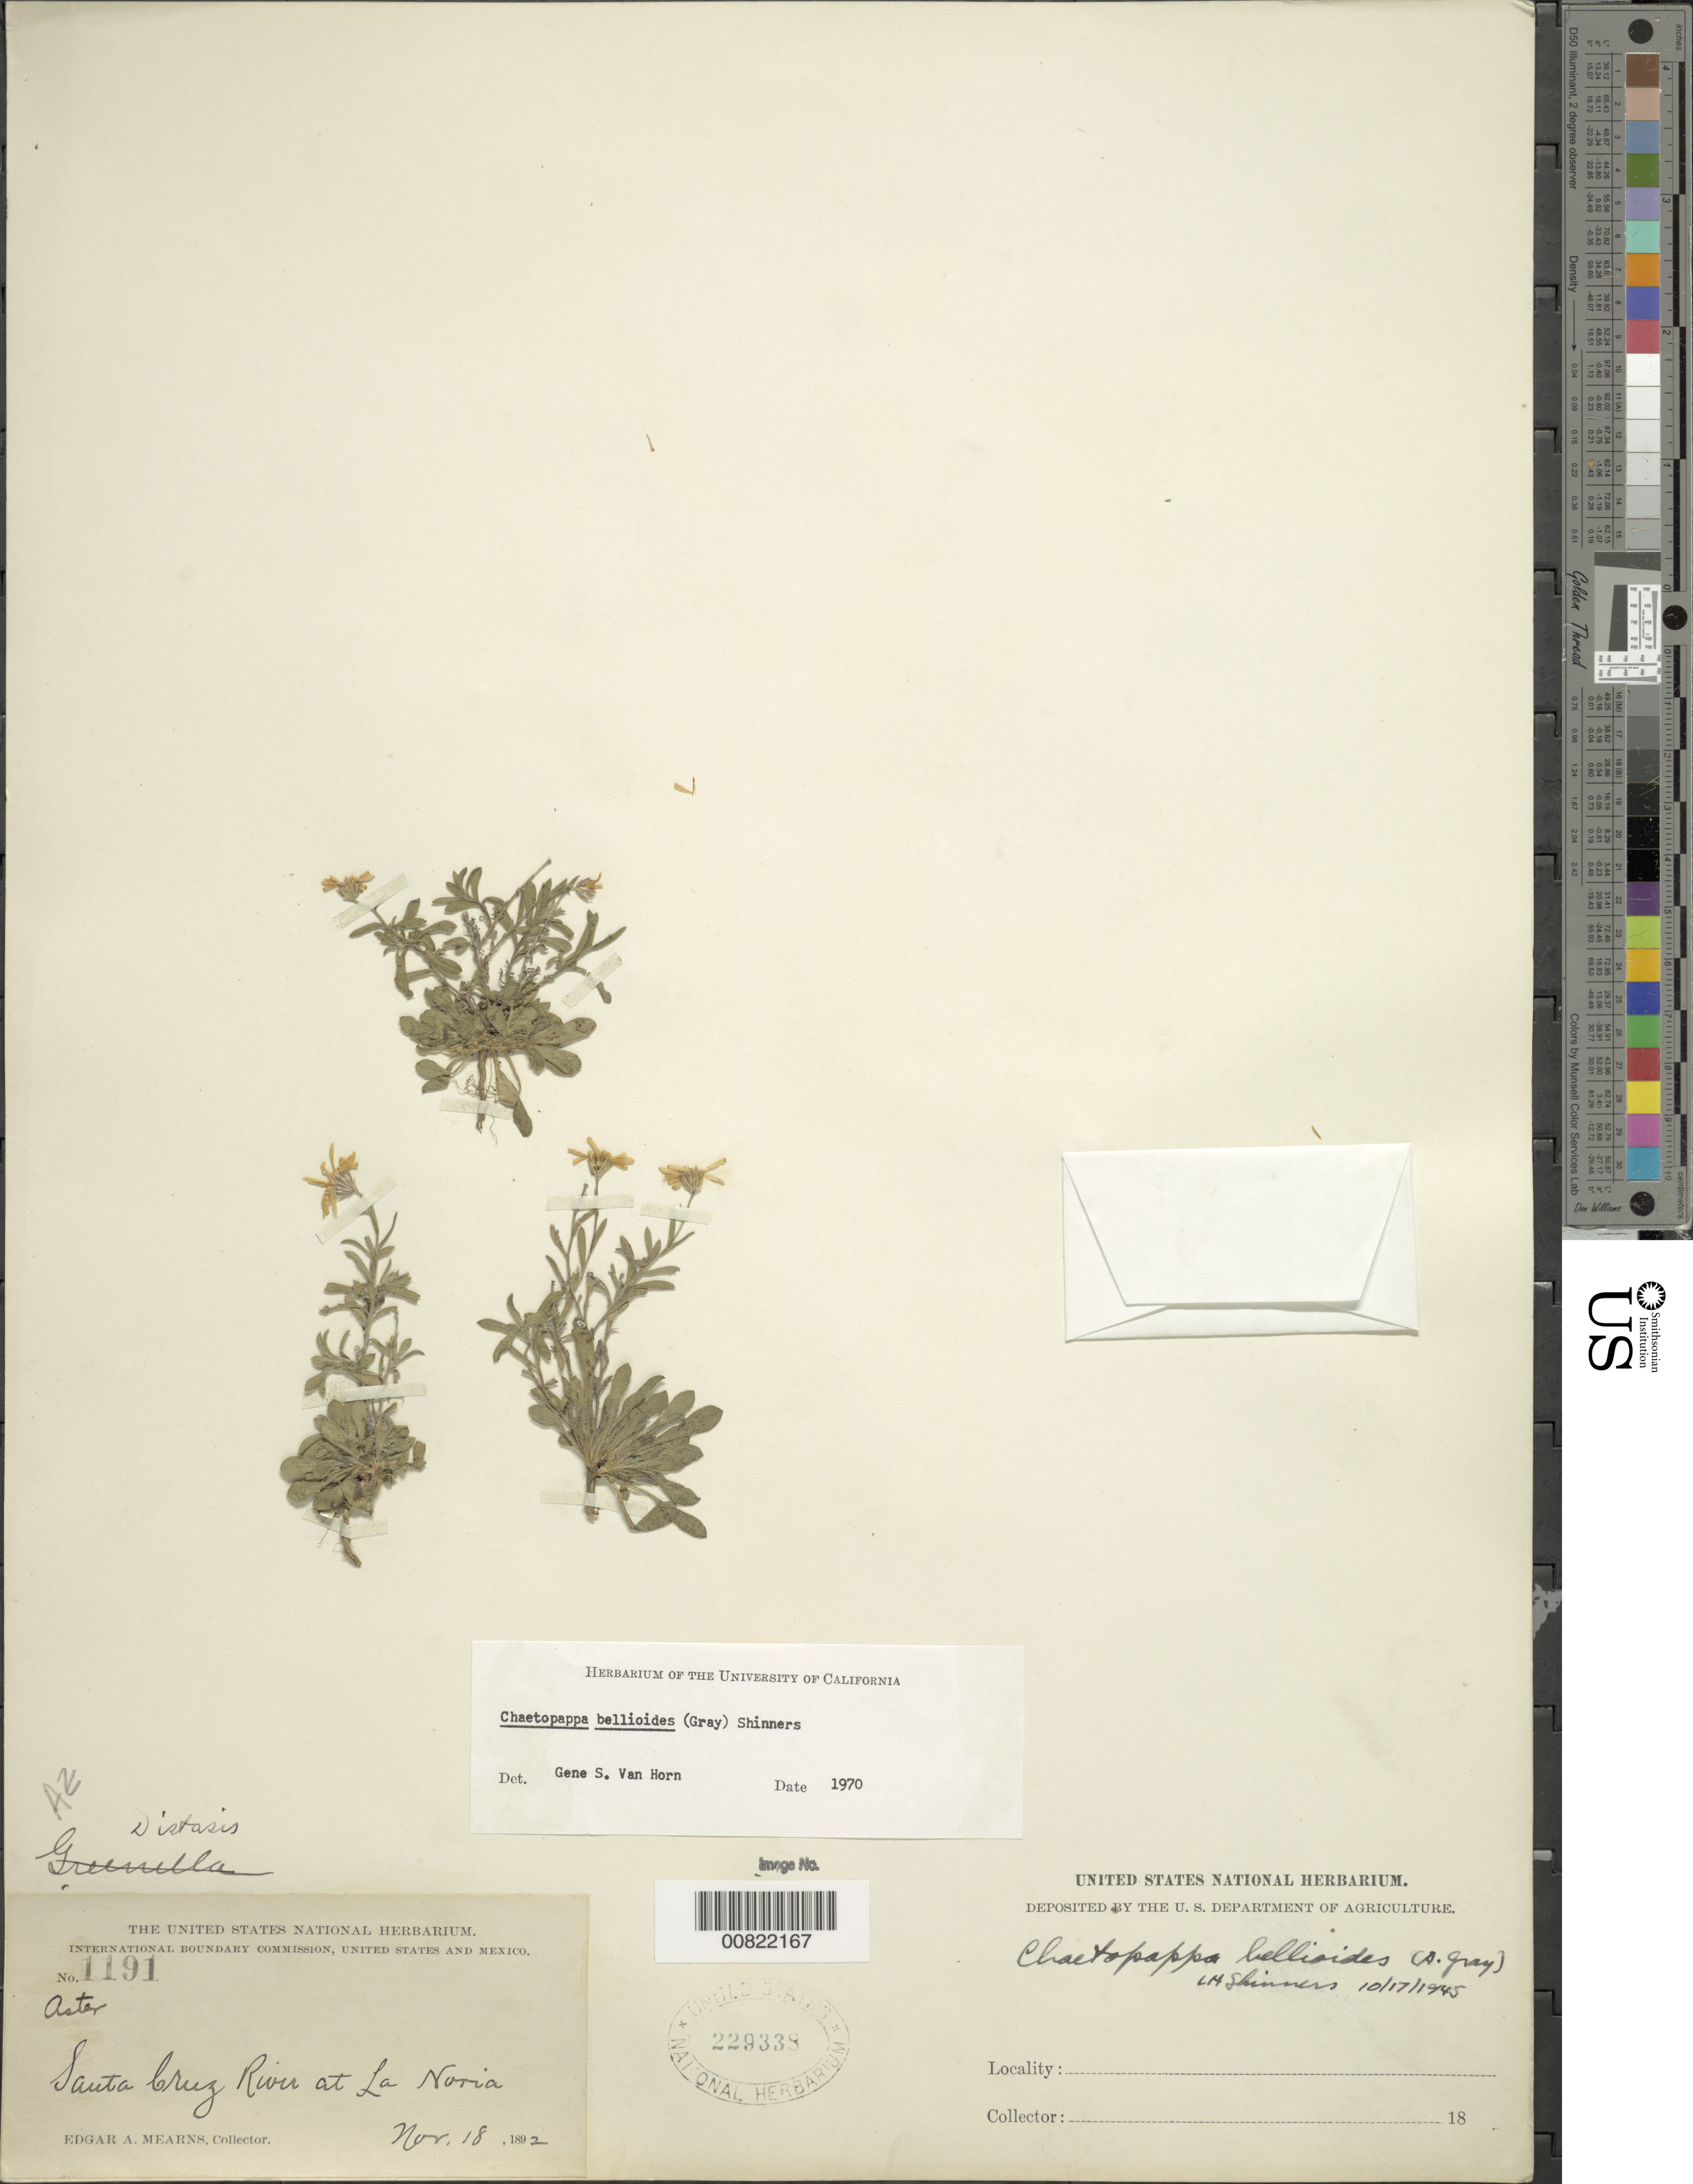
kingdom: Plantae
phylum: Tracheophyta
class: Magnoliopsida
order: Asterales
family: Asteraceae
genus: Chaetopappa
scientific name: Chaetopappa bellioides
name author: (A. Gray) Shinners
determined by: Van Horn, G. S.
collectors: E. A. Mearns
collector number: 1191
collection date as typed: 18 Nov 1892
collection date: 1892-11-18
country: United States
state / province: Arizona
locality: Santa Cruz River at La Noria.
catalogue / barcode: US 229338